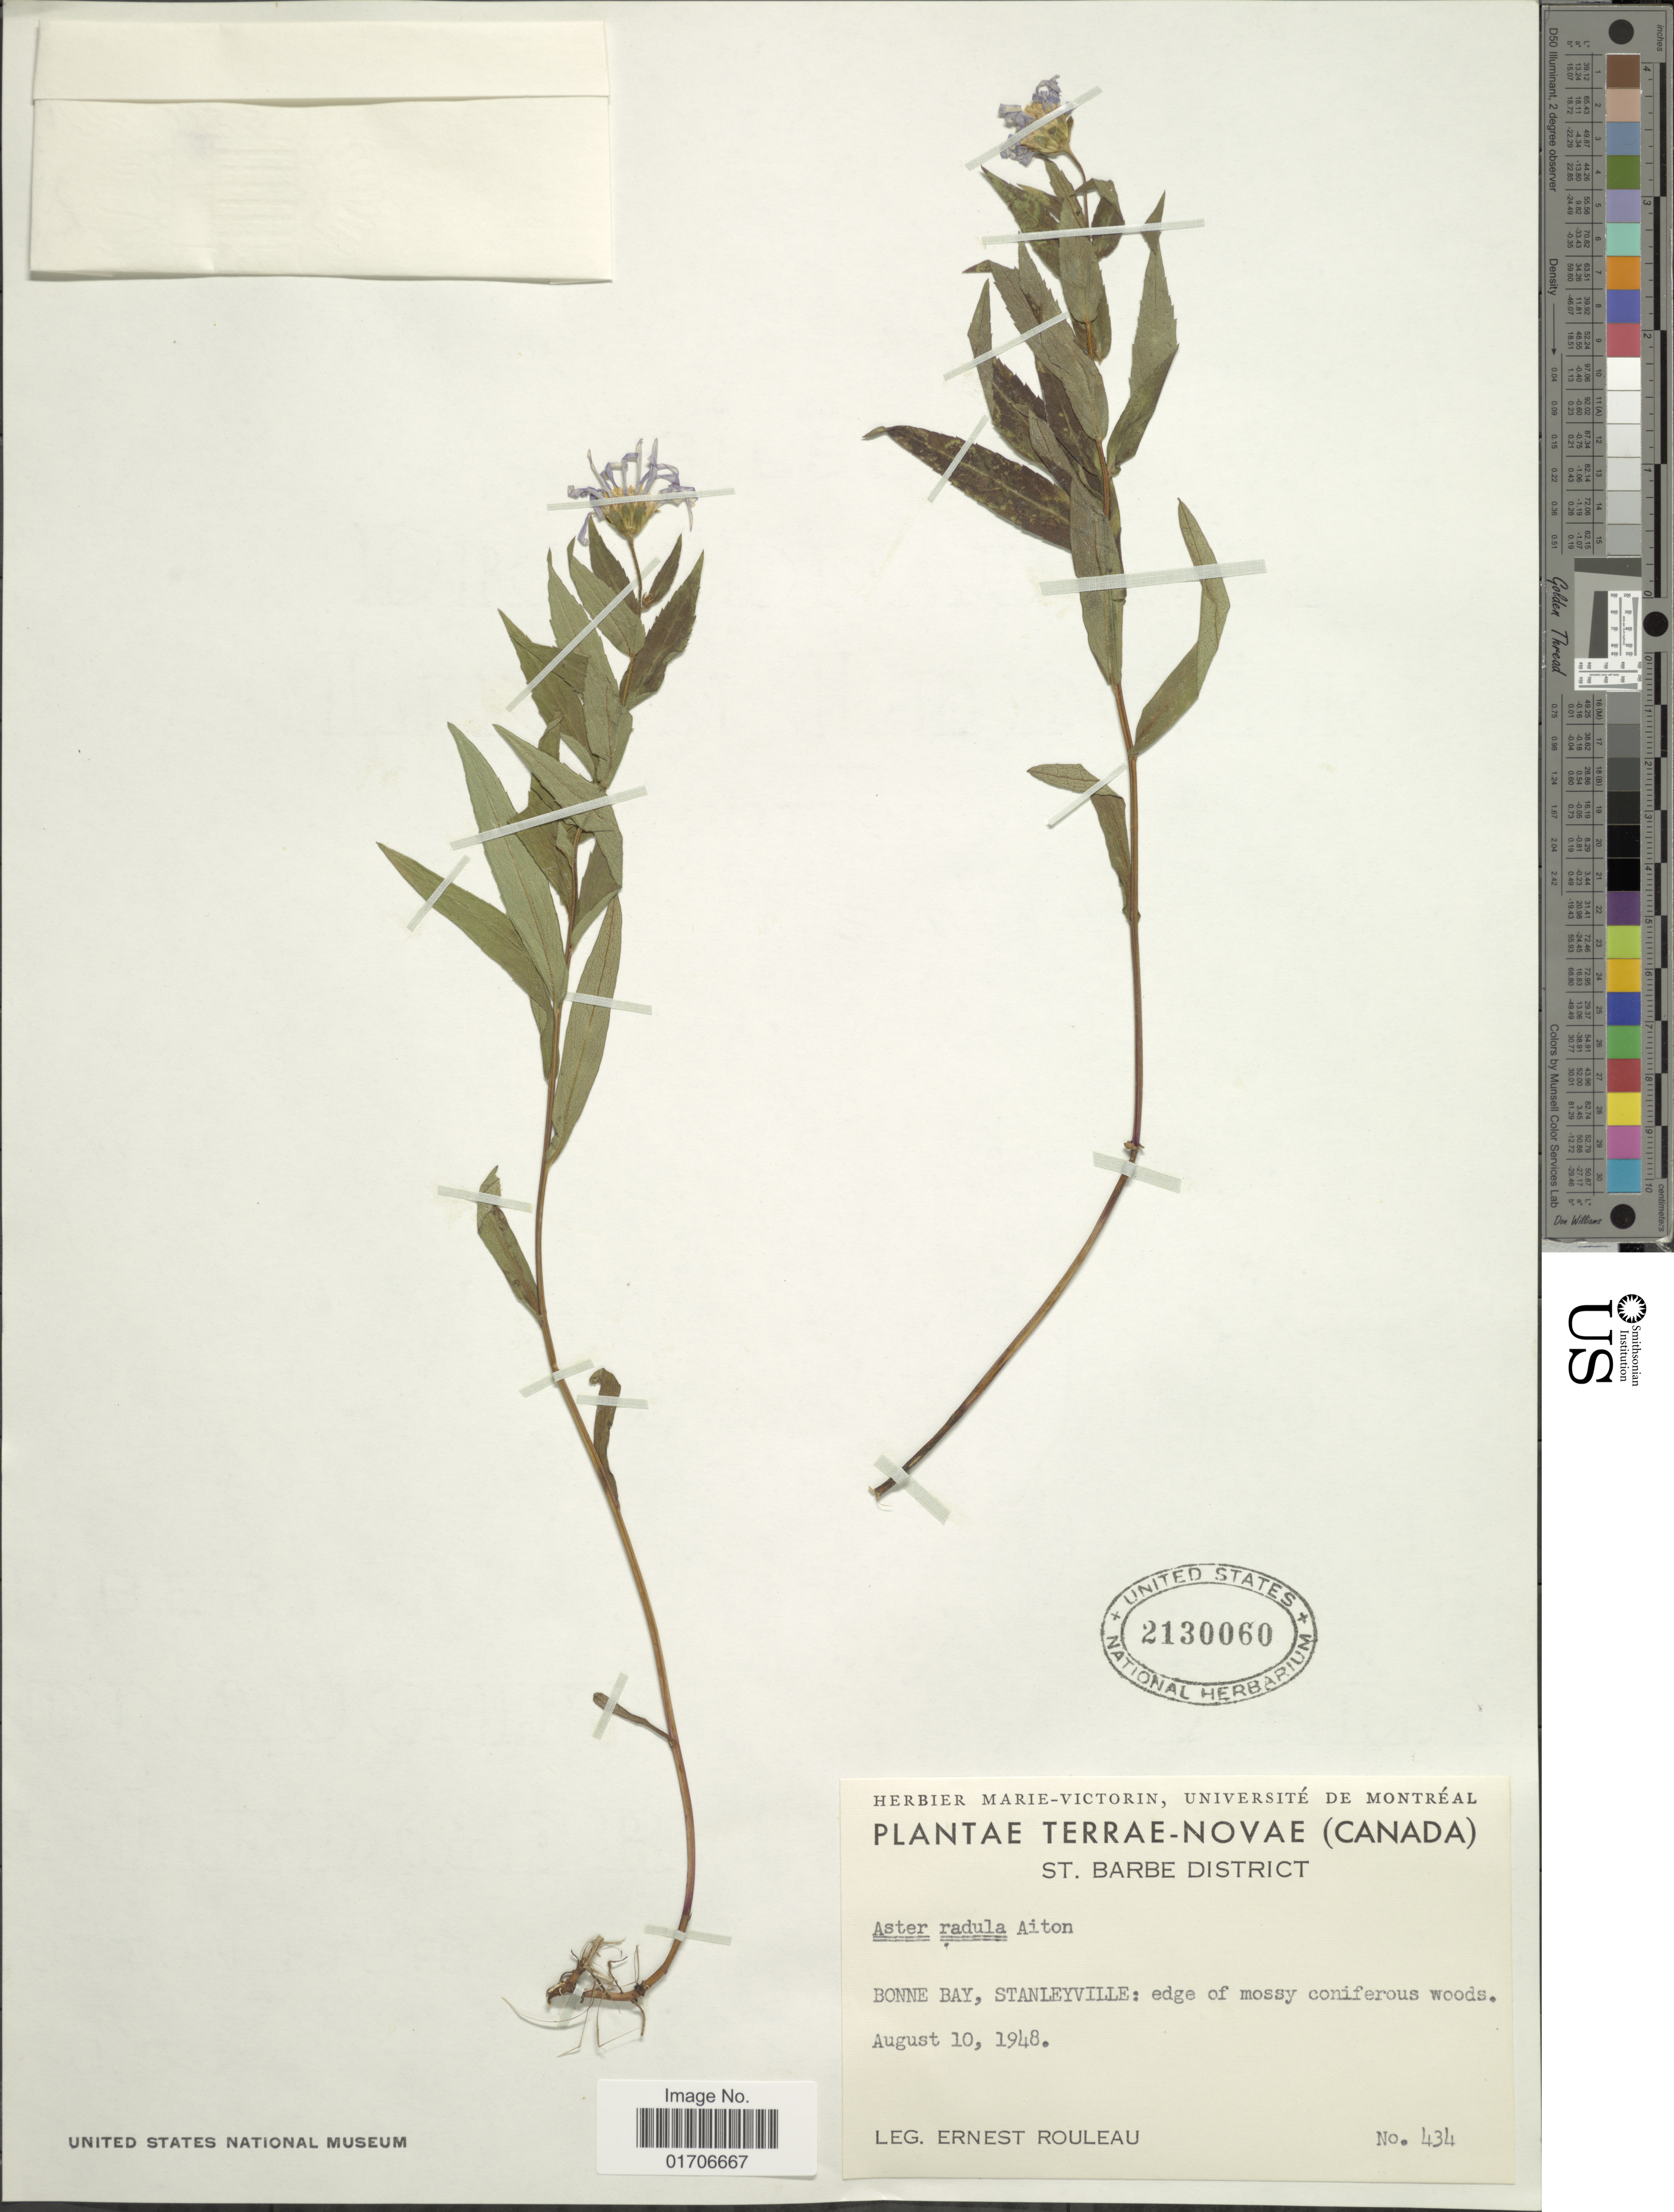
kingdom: Plantae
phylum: Tracheophyta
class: Magnoliopsida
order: Asterales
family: Asteraceae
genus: Eurybia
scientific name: Eurybia radula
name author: (Aiton) G.L. Nesom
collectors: E. Rouleau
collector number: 434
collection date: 1948-08-10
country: Canada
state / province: Newfoundland and Labrador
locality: Terrae-Novae (Canada). St. Barbe District. Bonne Bay, Stanleyville: edge of mossy coniferous woods.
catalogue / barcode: US 2130060